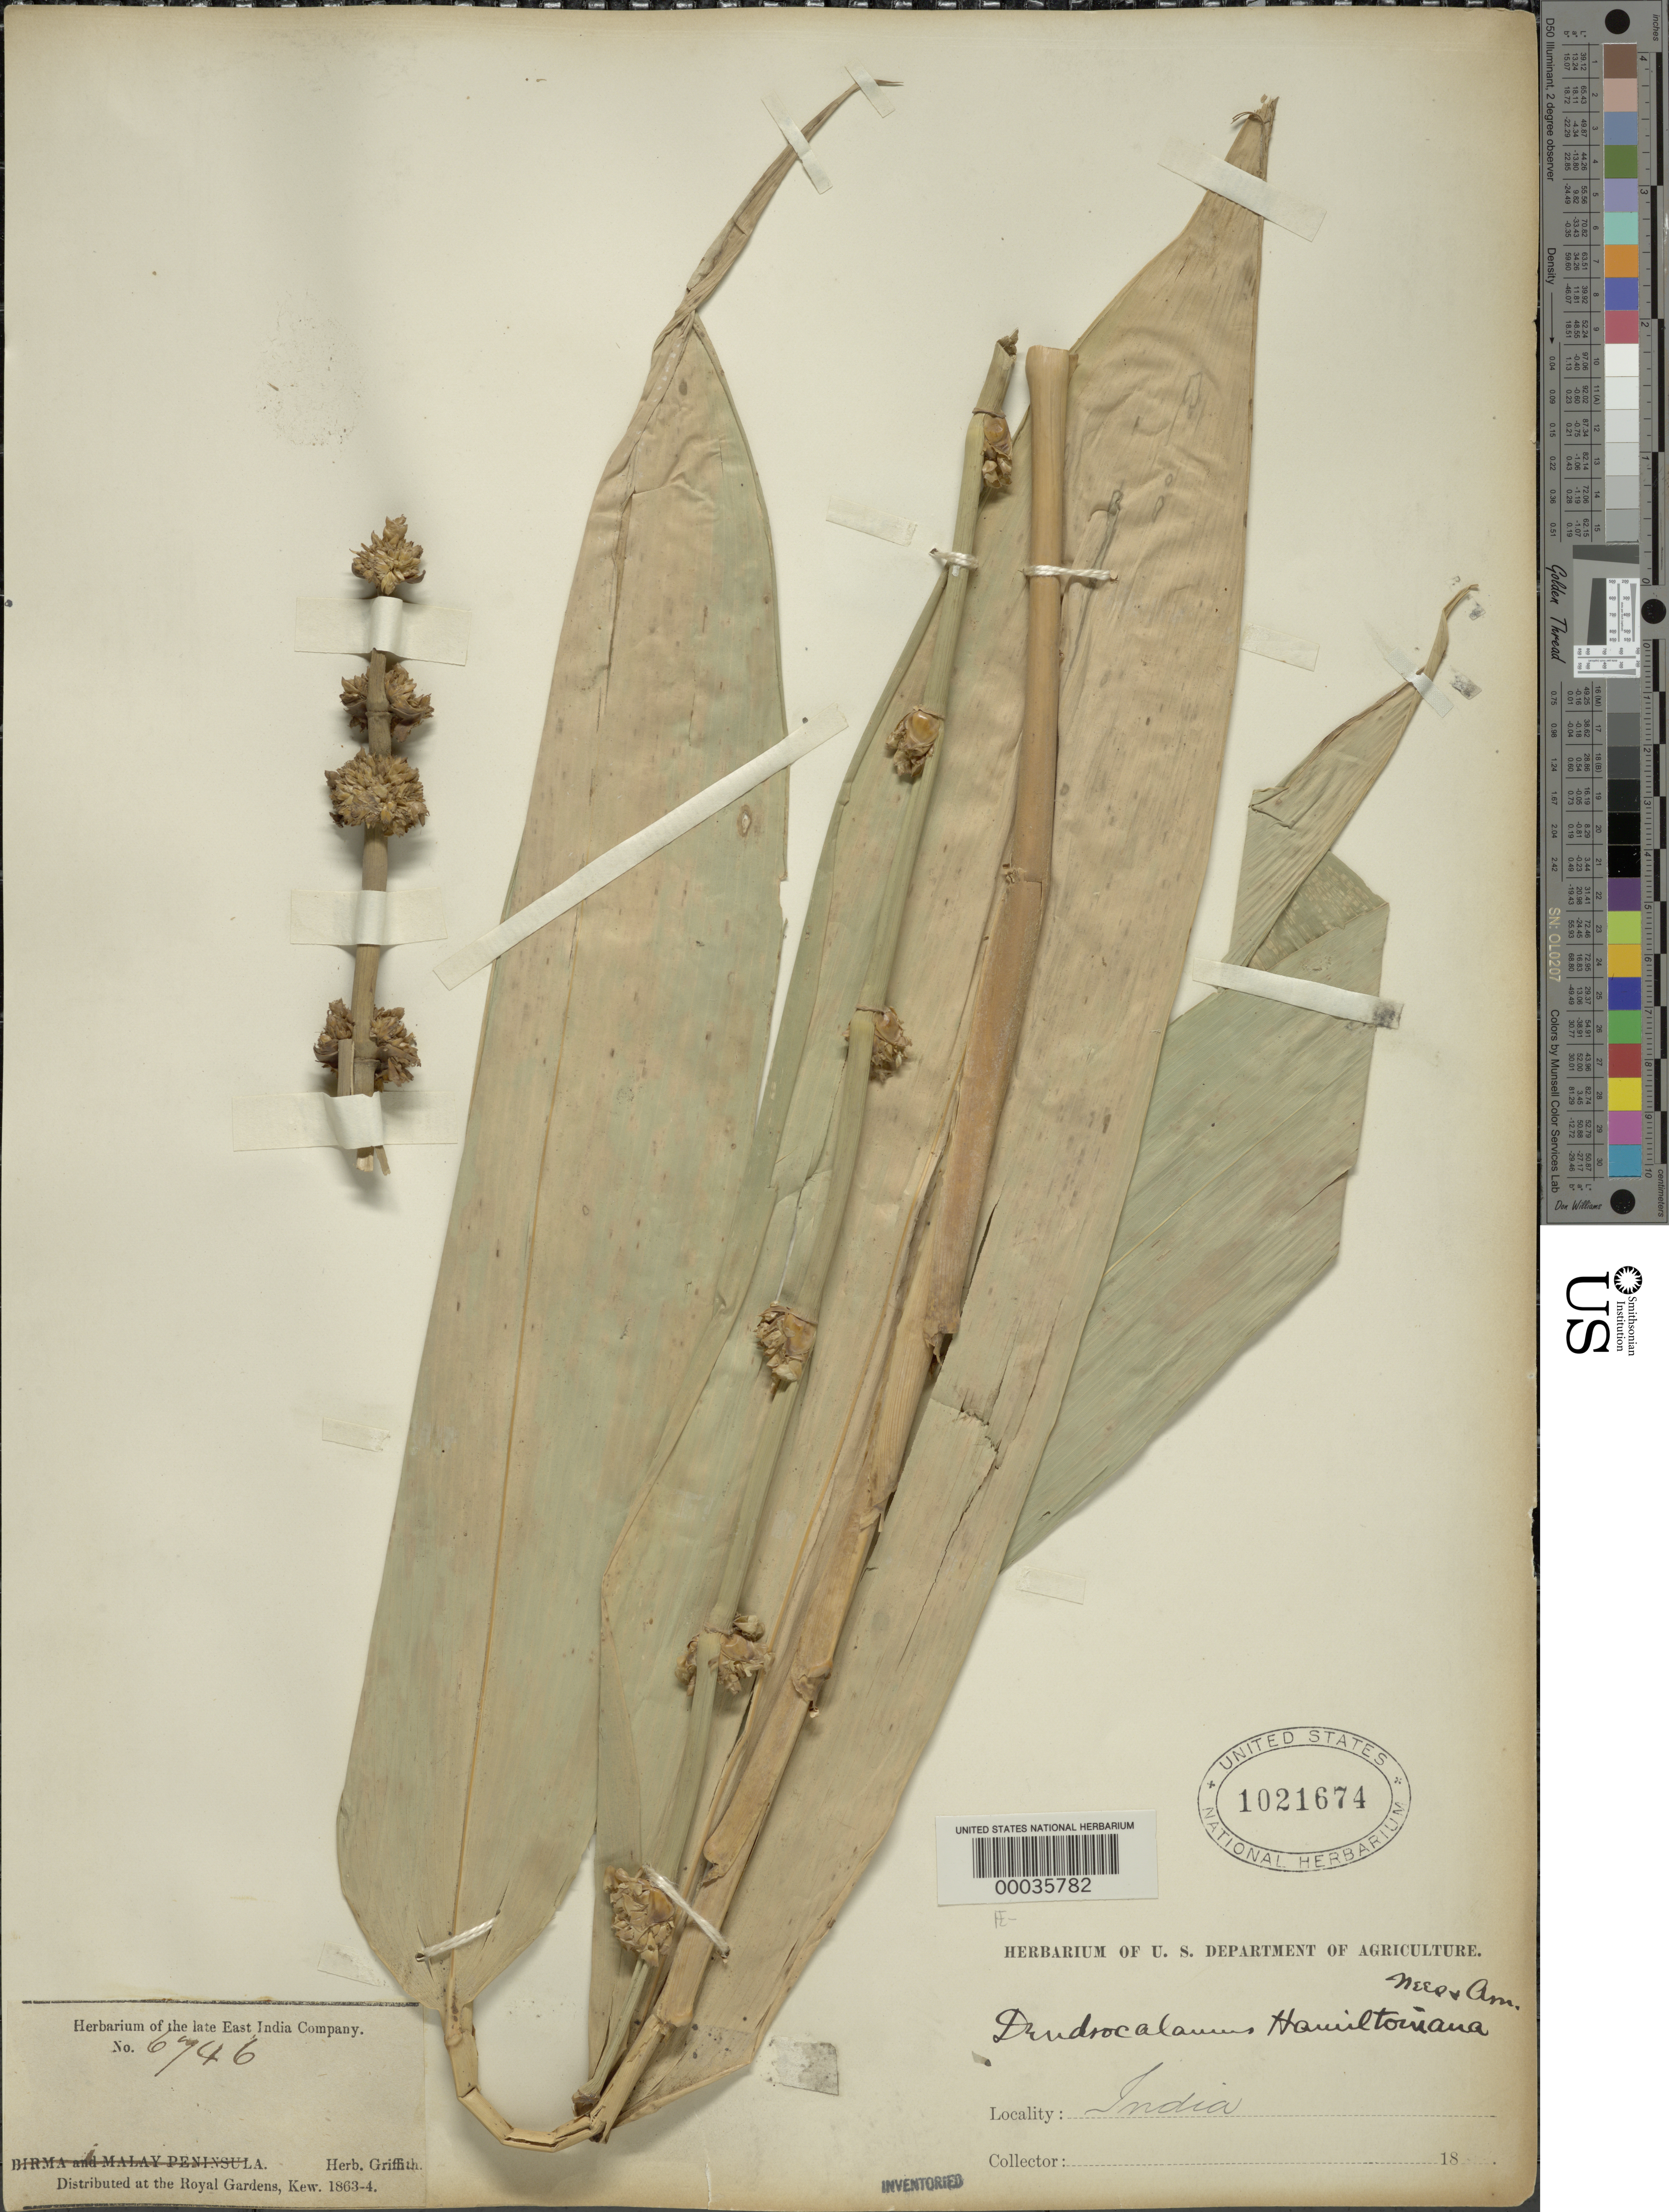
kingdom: Plantae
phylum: Tracheophyta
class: Liliopsida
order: Poales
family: Poaceae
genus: Dendrocalamus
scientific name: Dendrocalamus hamiltonii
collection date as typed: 1863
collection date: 1863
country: India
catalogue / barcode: US 1021674